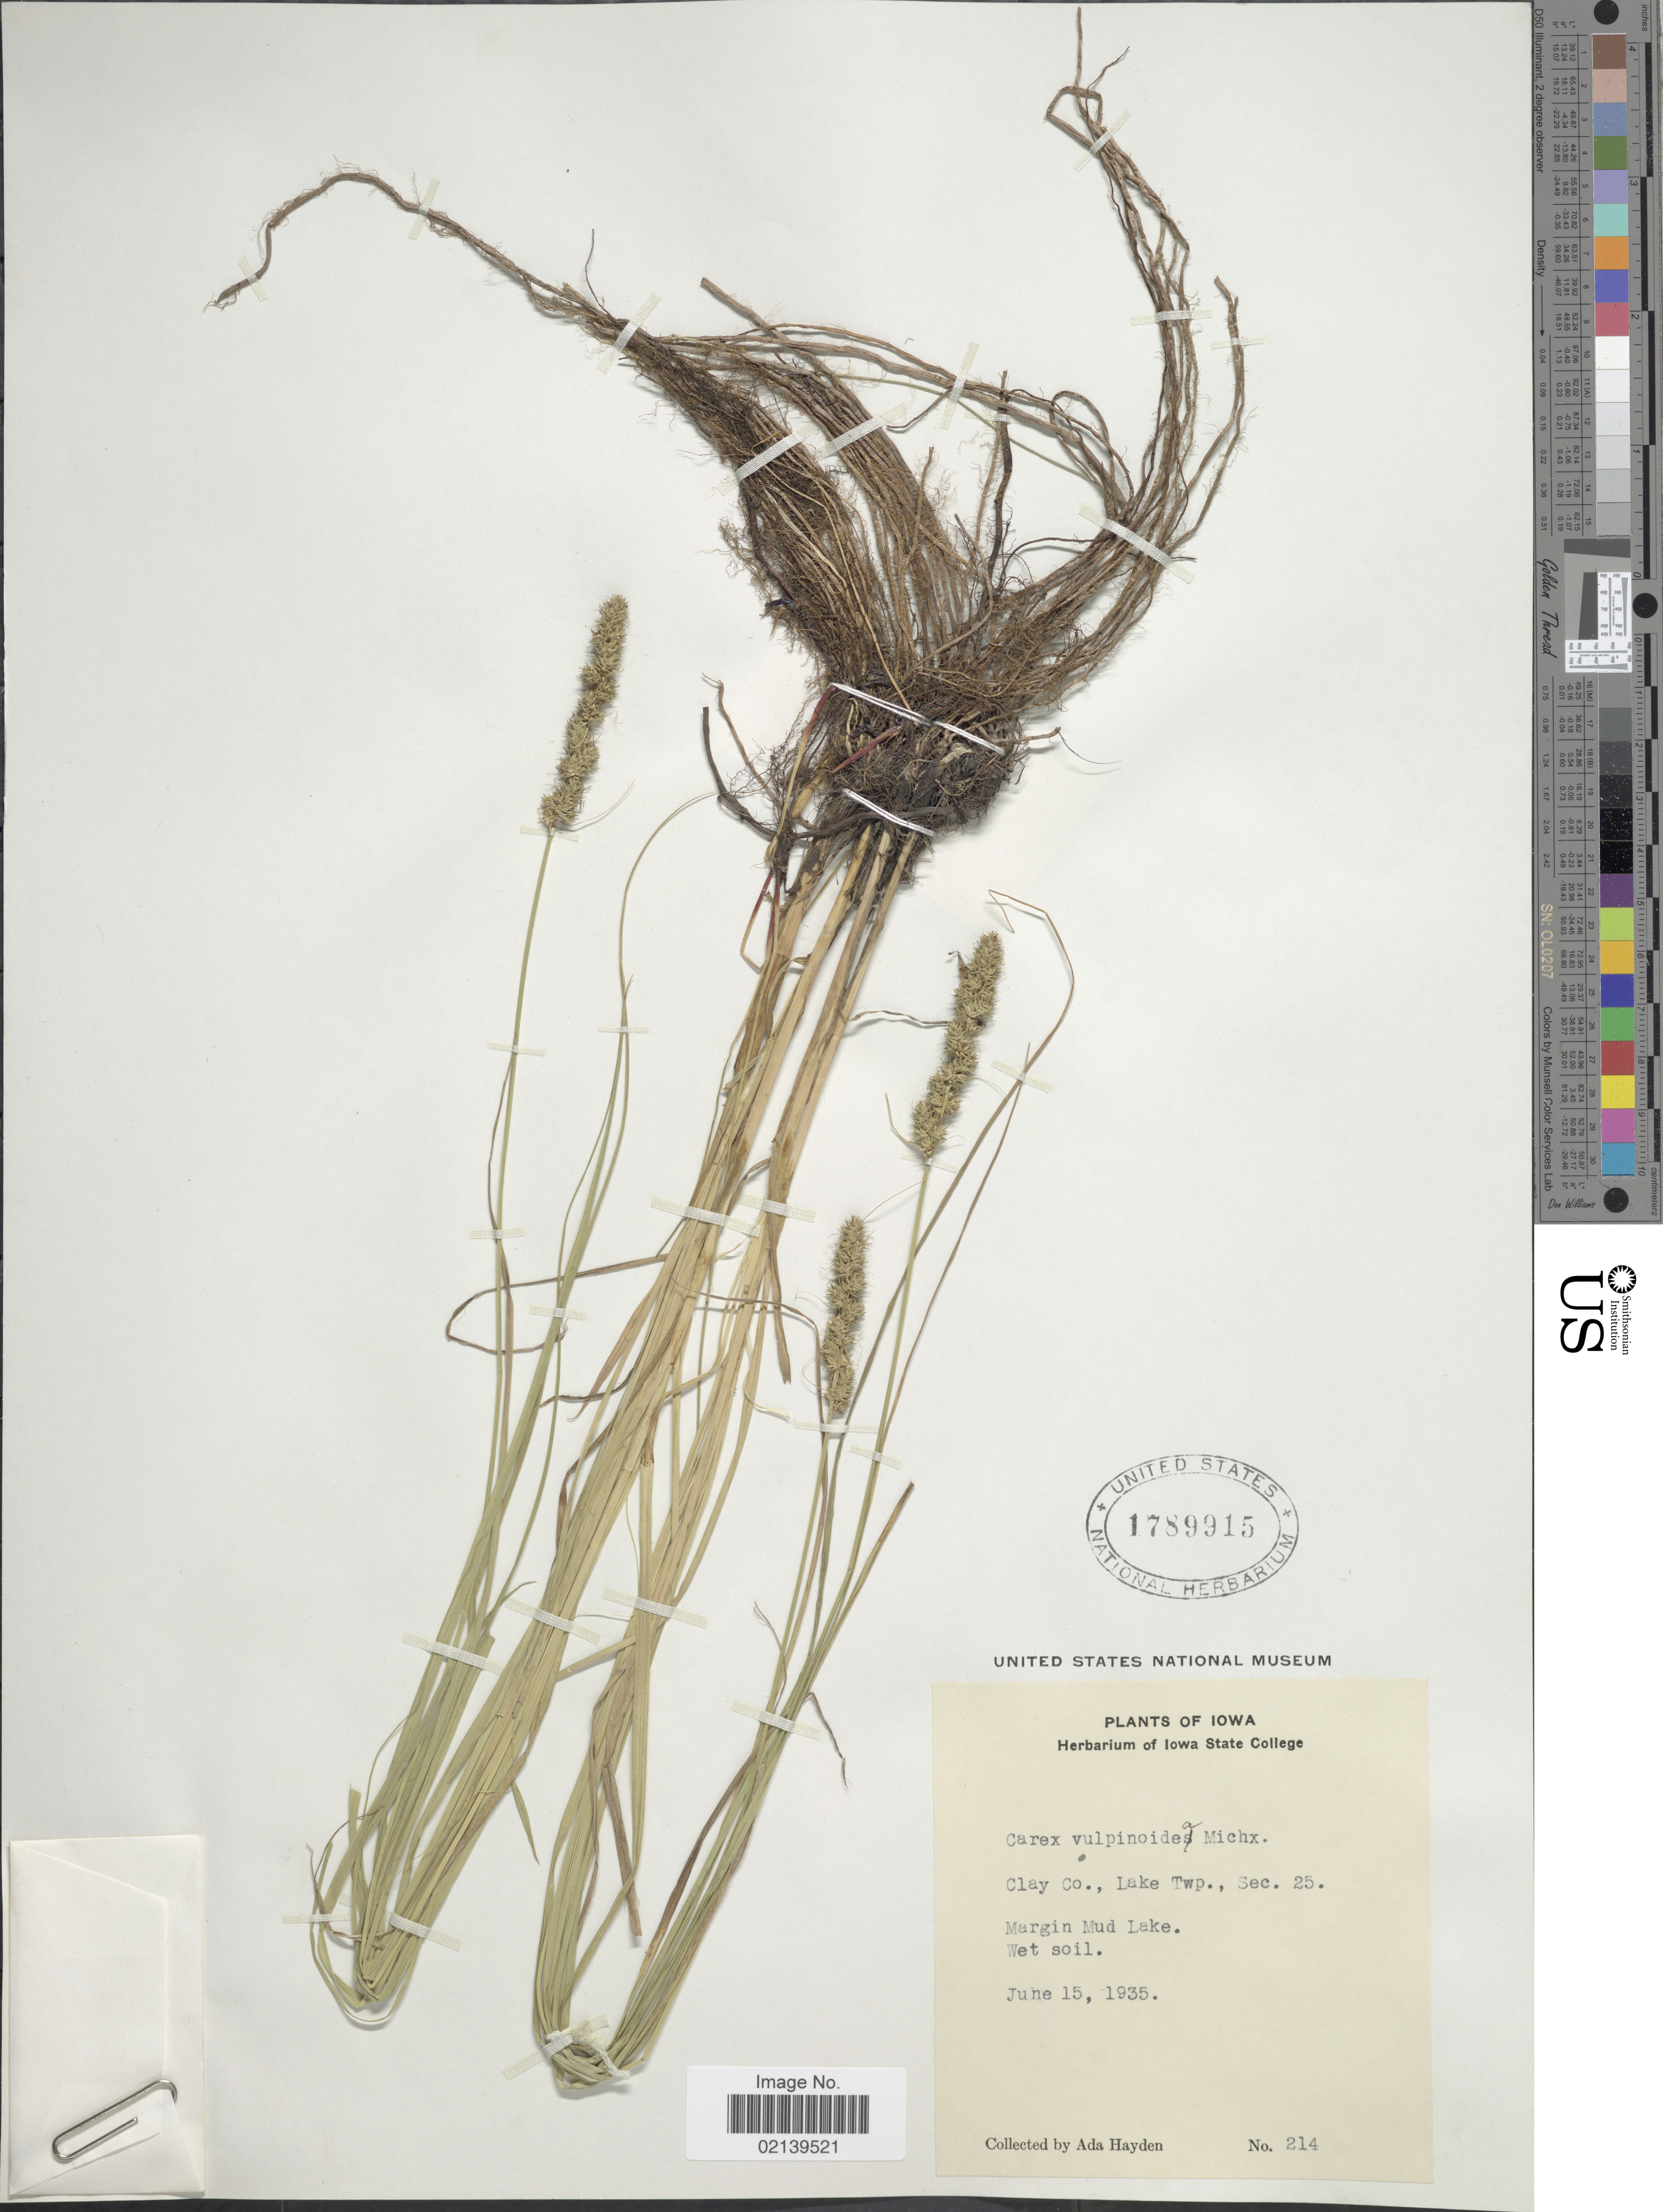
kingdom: Plantae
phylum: Tracheophyta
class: Liliopsida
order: Poales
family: Cyperaceae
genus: Carex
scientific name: Carex vulpinoidea Michx.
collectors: Ada Hayden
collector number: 214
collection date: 1935-06-15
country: United States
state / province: Iowa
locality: Clay Co., Lake Twp., Sec. 25, Margin Mud Lake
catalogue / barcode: US 1789915